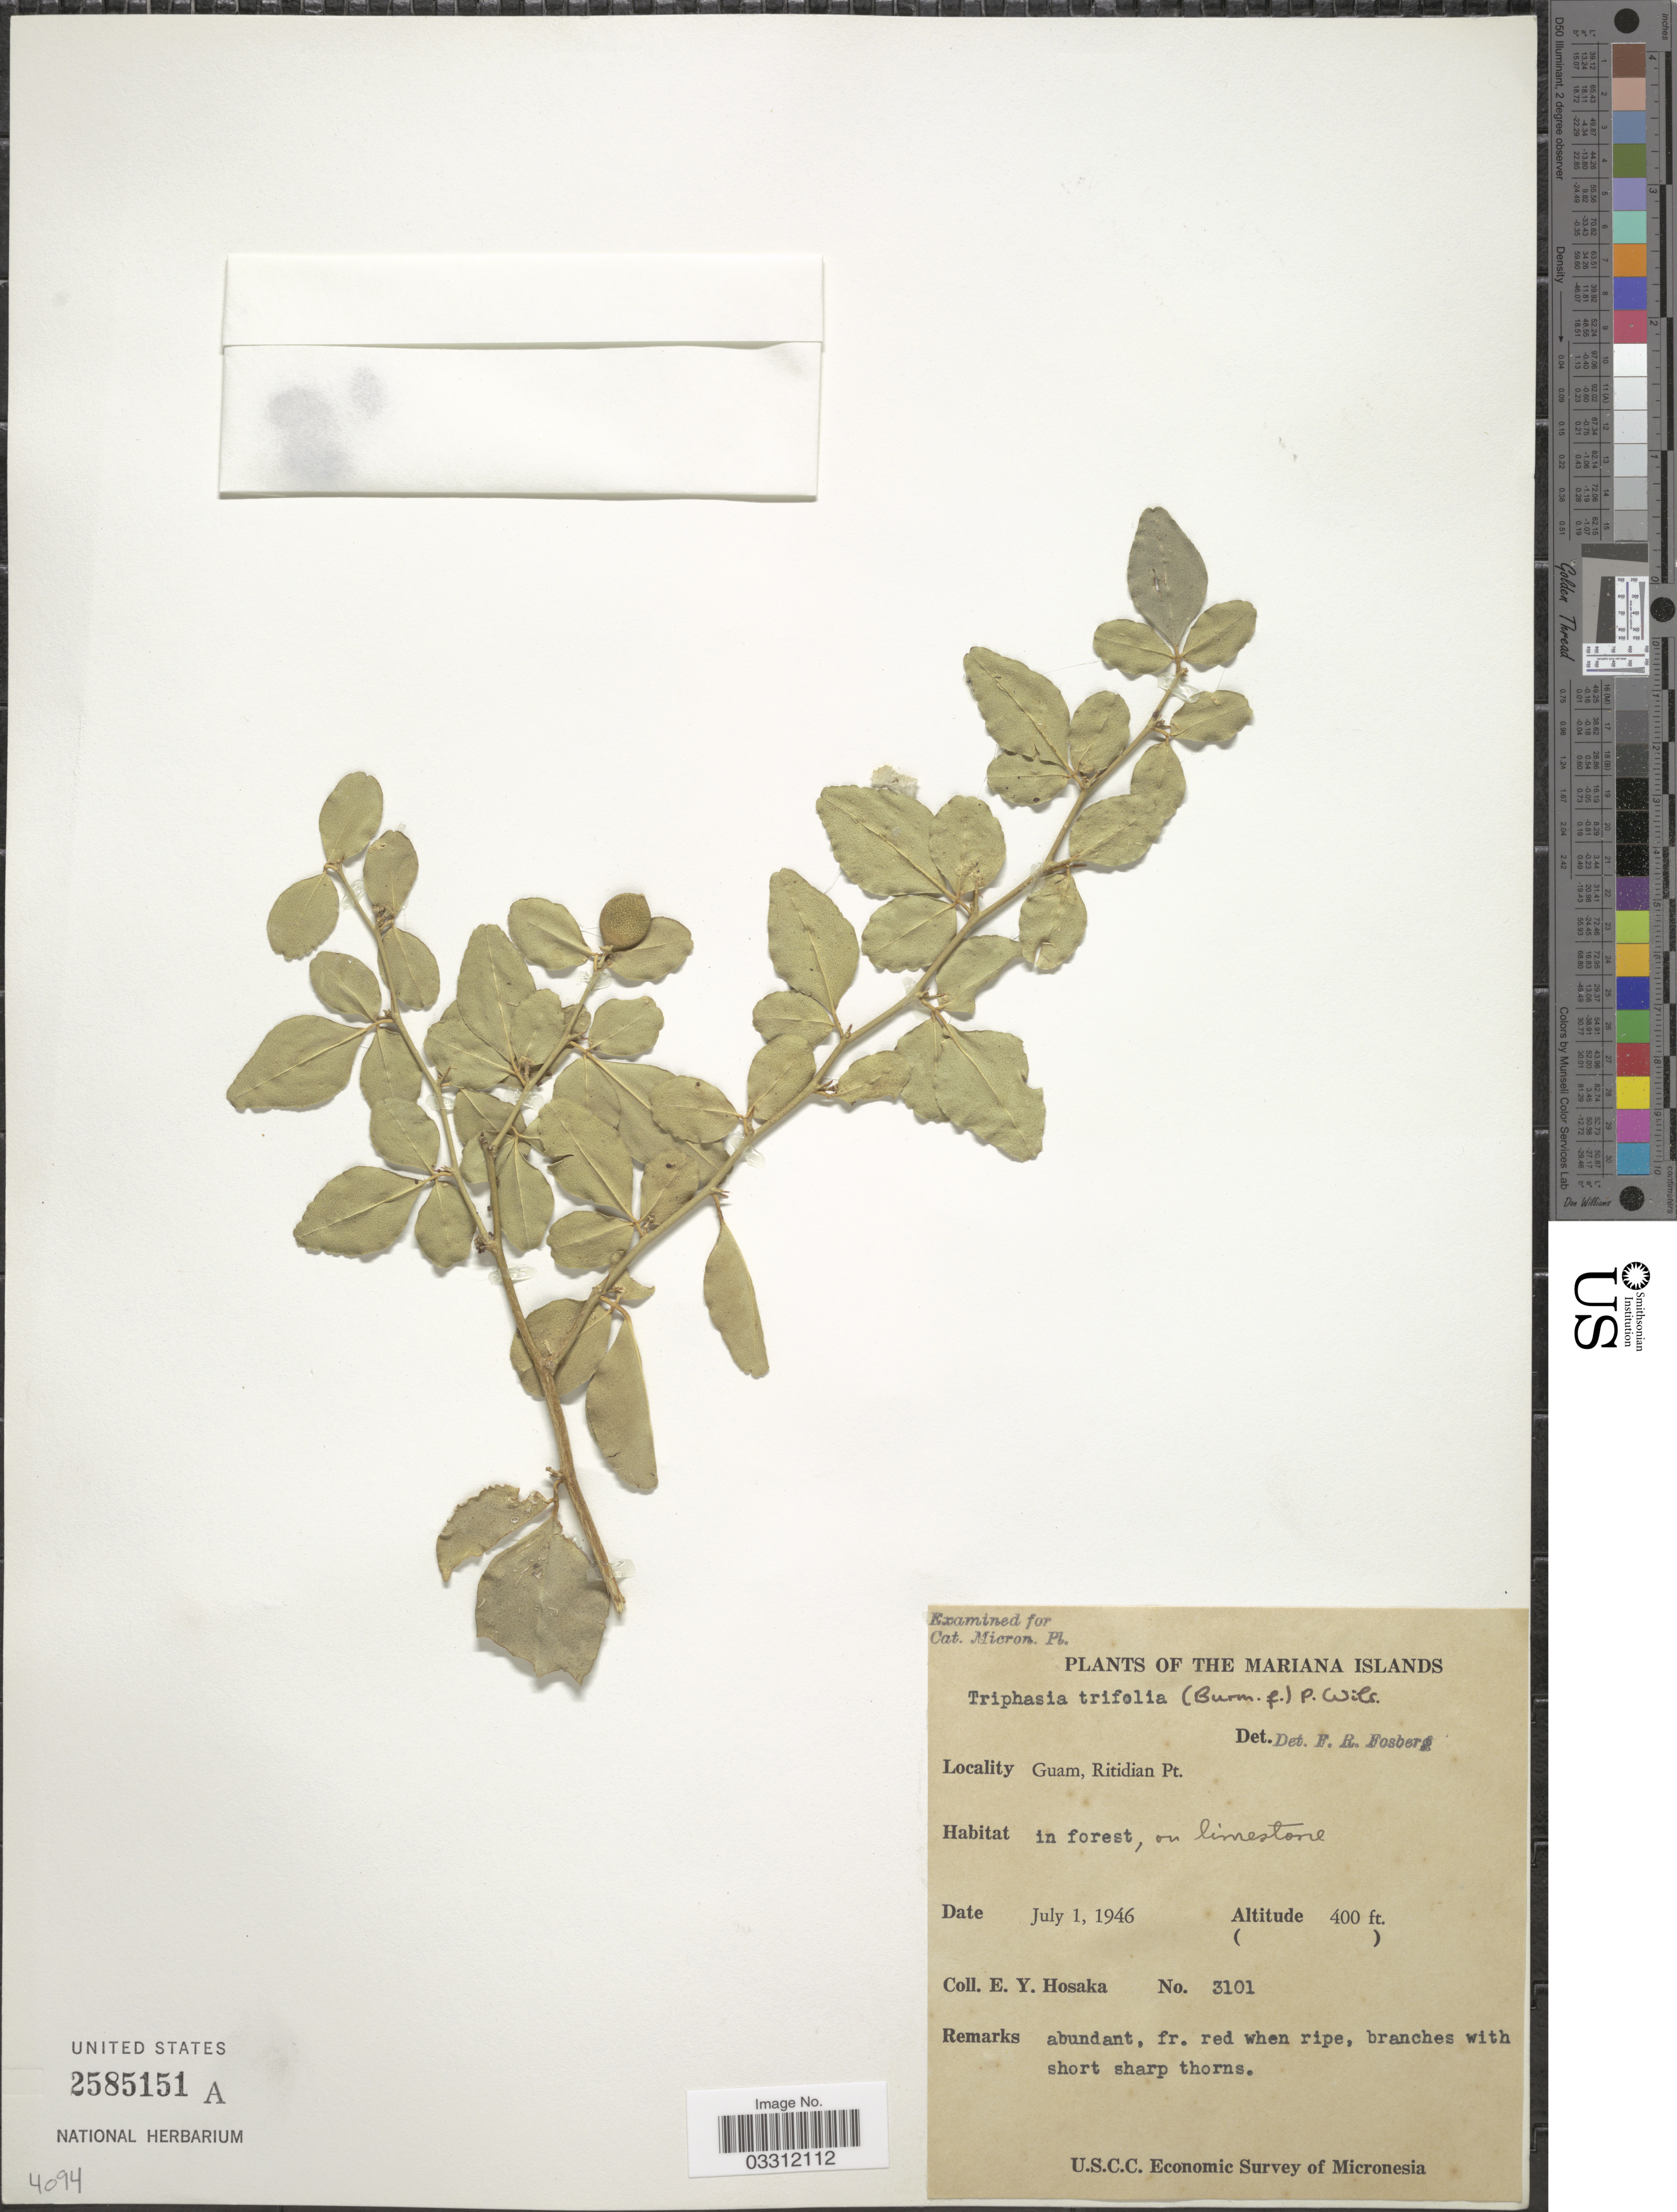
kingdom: Plantae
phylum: Tracheophyta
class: Magnoliopsida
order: Sapindales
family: Rutaceae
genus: Triphasia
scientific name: Triphasia trifolia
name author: (Burm. f.) P. Wilson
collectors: E. Y. Hosaka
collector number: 3101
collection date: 1946-07-01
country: Guam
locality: The Mariana Islands, Guam, Ritidian Pt.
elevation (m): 122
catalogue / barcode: US 2585151A